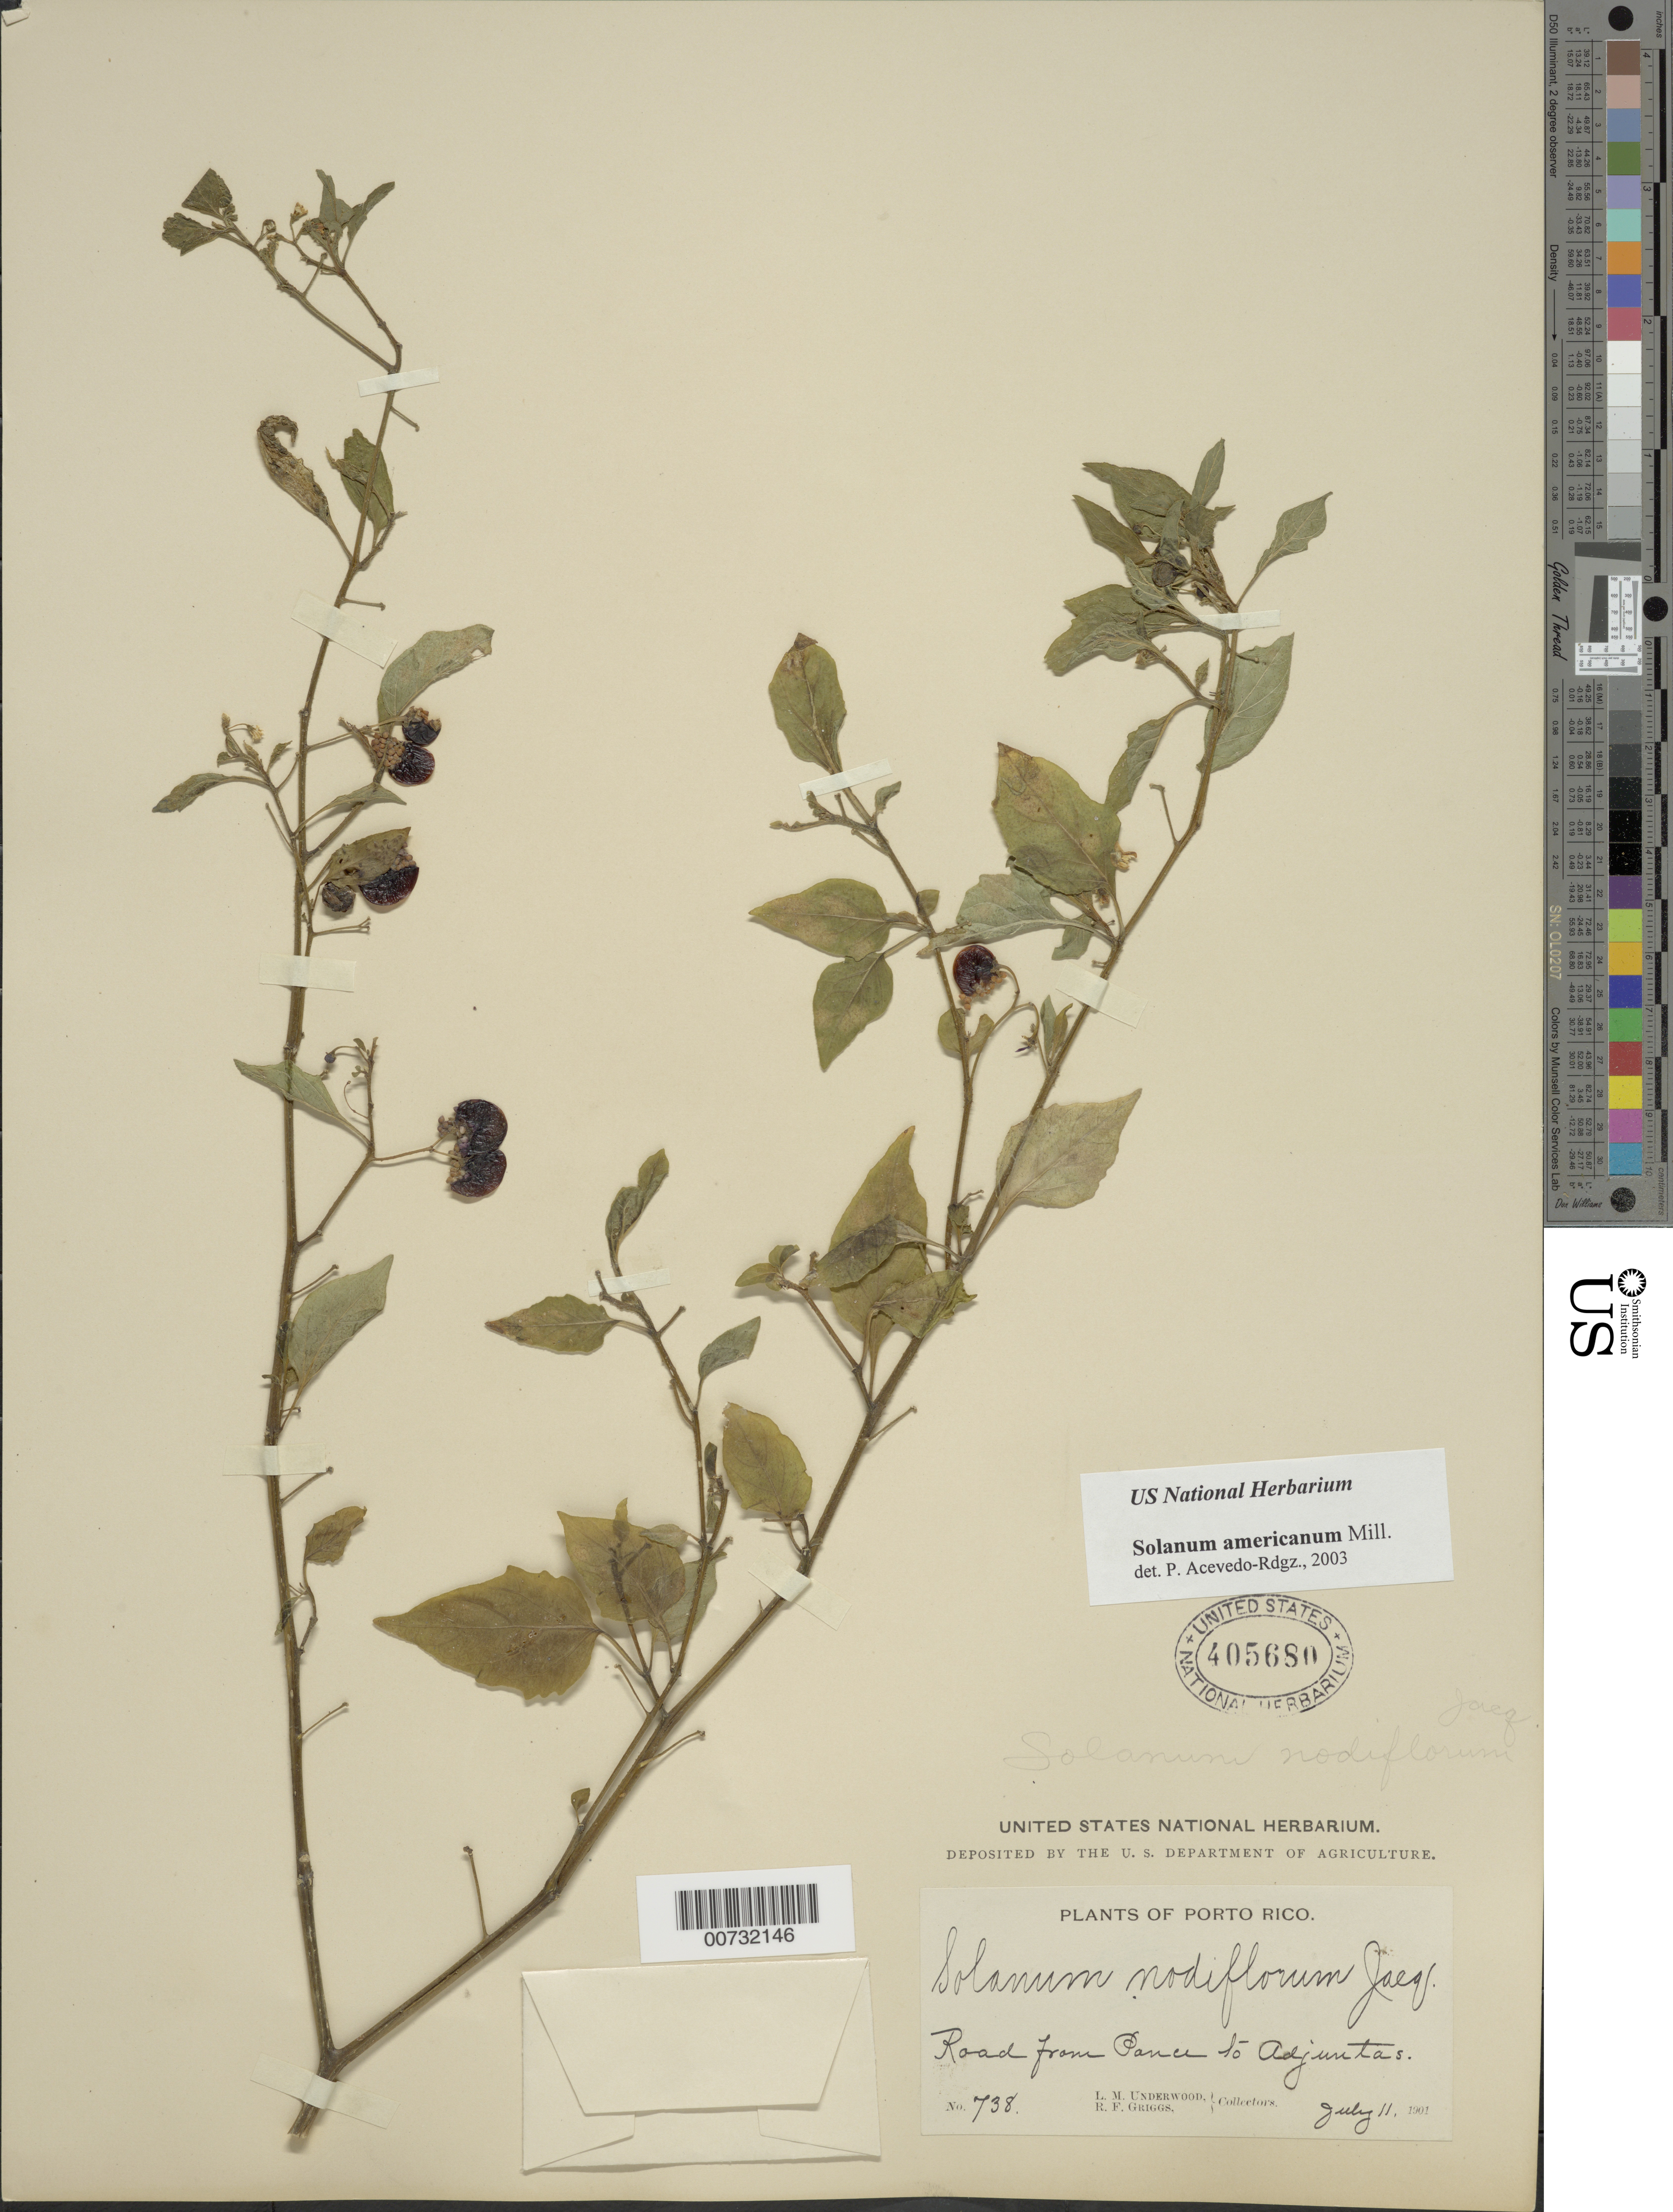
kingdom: Plantae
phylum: Tracheophyta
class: Magnoliopsida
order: Solanales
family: Solanaceae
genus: Solanum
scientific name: Solanum americanum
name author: Mill.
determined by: Acevedo-Rodríguez, P., (BOT), Smithsonian Institution - National Museum of Natural History (UNITED STATES)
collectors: L. M. Underwood & R. F. Griggs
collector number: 738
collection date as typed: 11 Jul 1901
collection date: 1901-07-11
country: Puerto Rico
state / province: Ponce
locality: Ponce to Adjuntas, road from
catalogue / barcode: US 405680